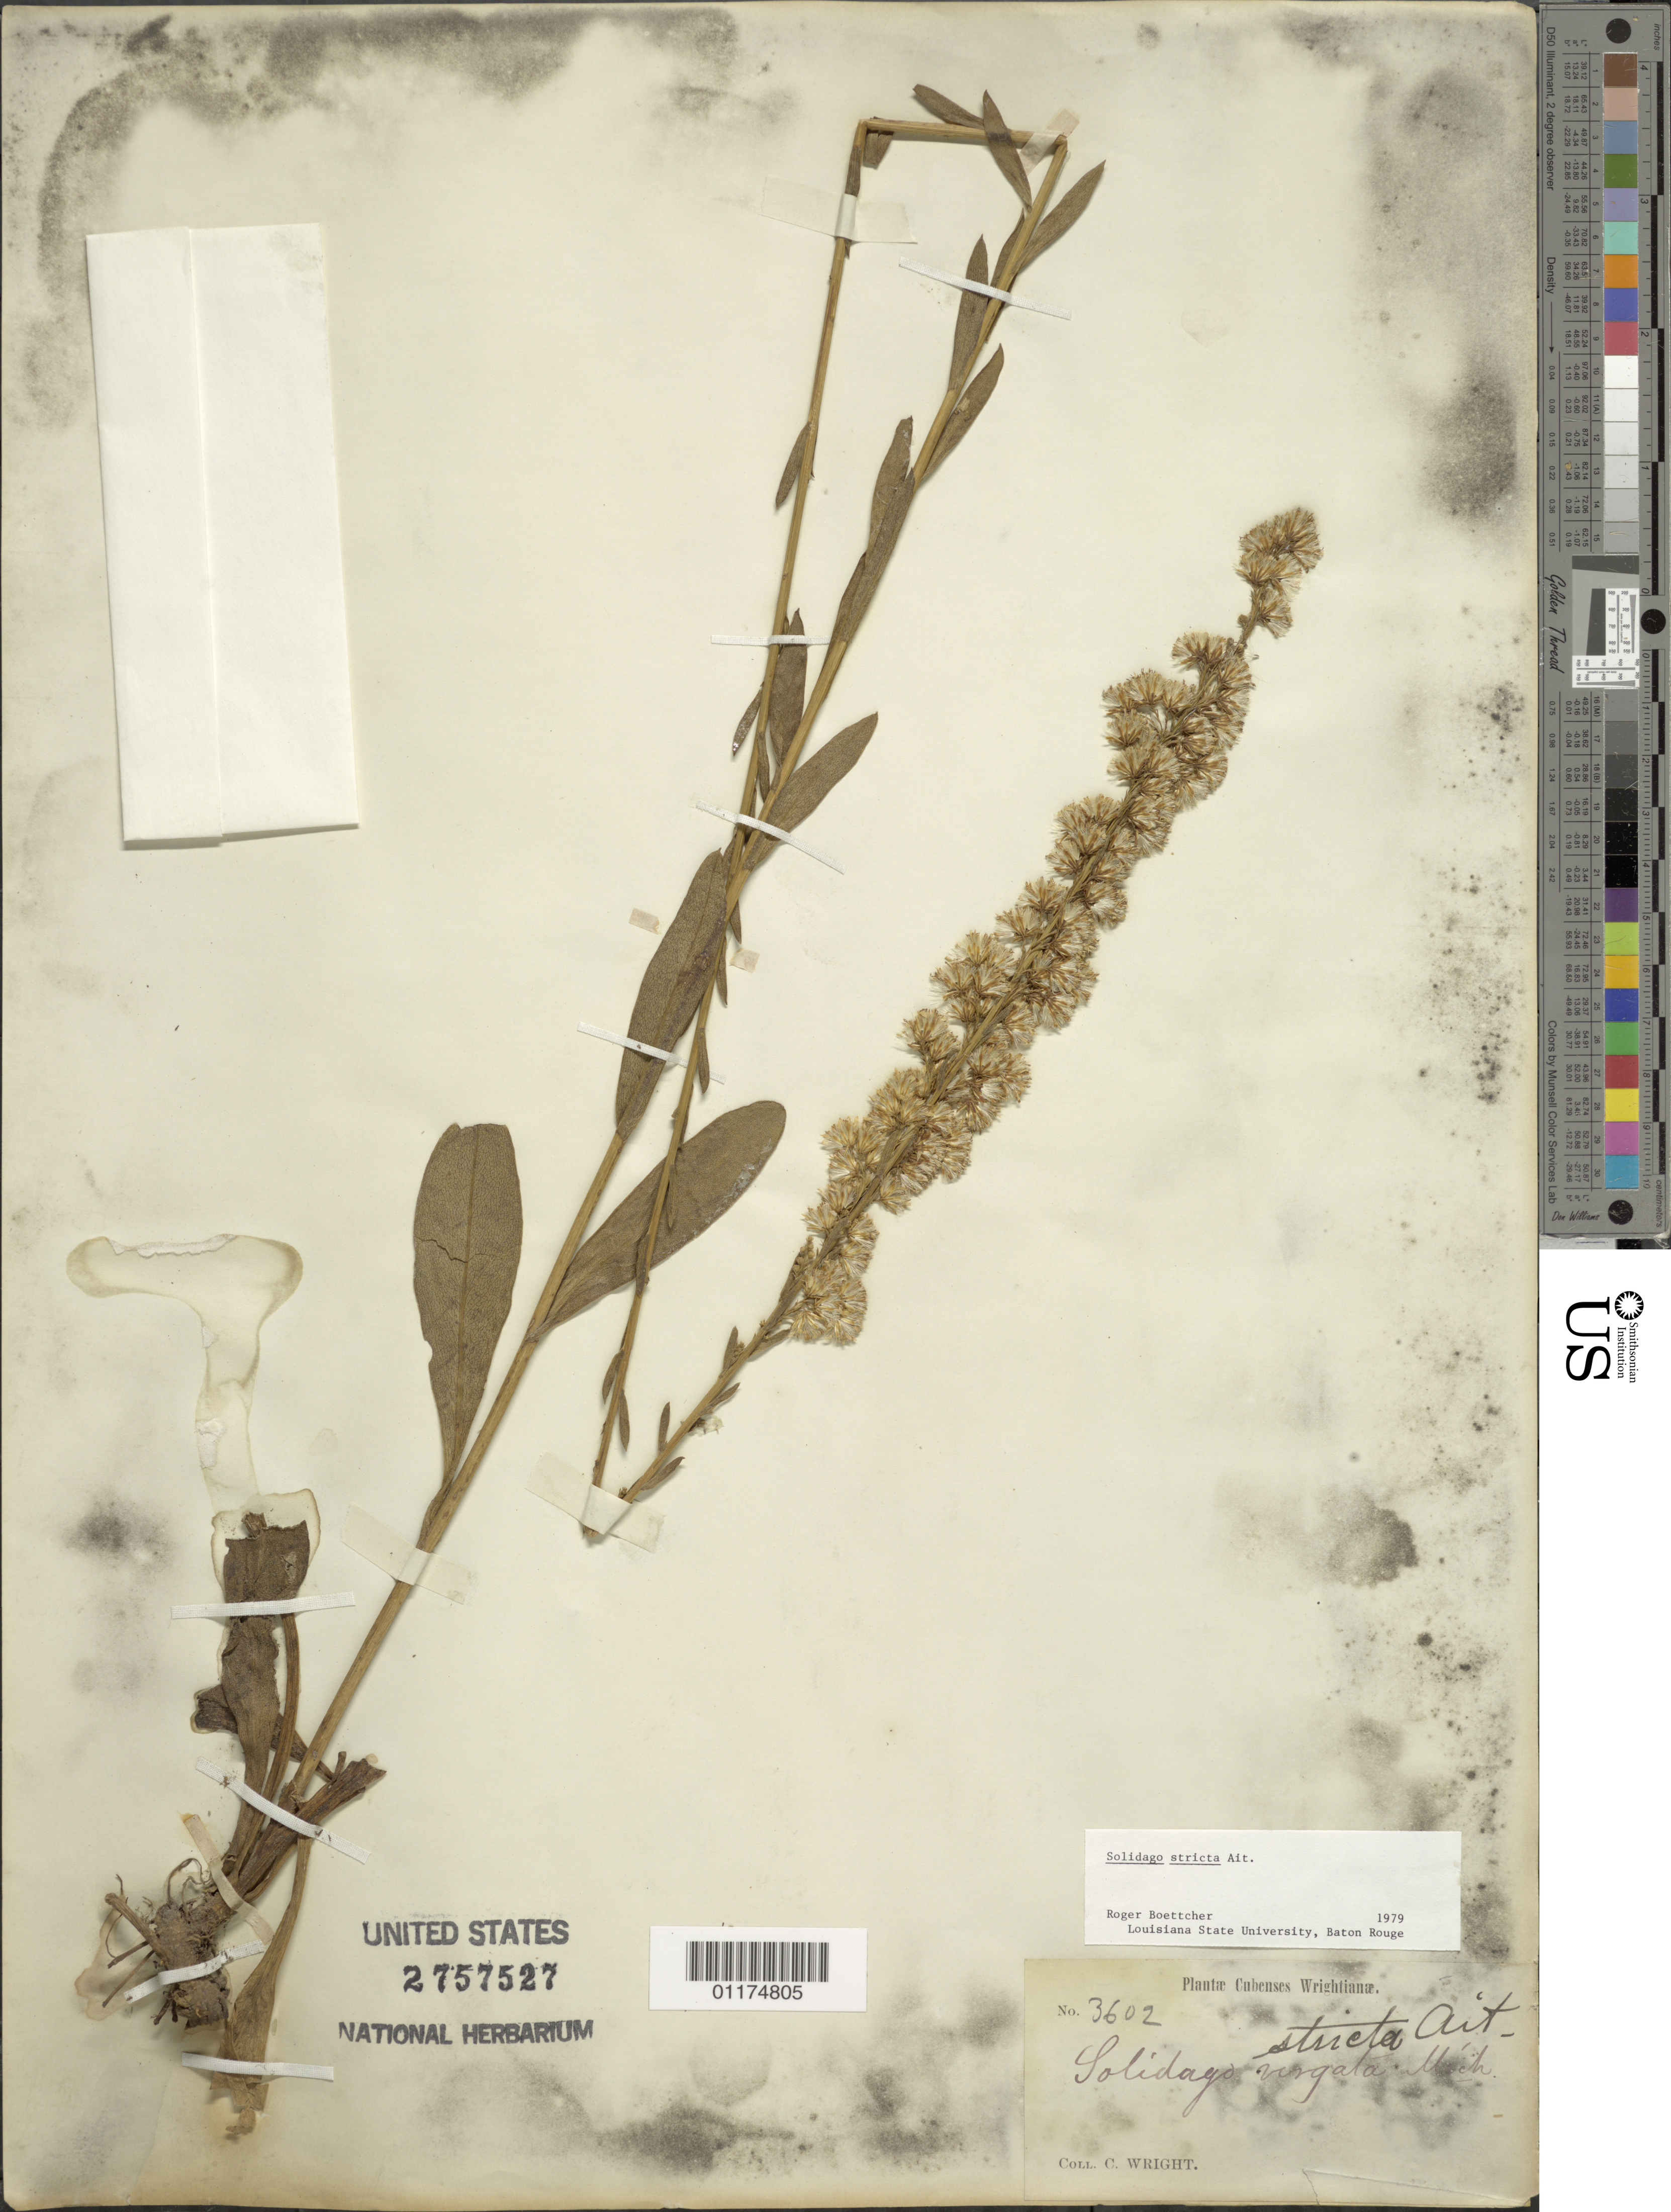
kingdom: Plantae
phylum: Tracheophyta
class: Magnoliopsida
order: Asterales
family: Asteraceae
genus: Solidago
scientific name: Solidago stricta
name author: Aiton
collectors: C. Wright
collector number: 3602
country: Cuba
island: Cuba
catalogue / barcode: US 2757527